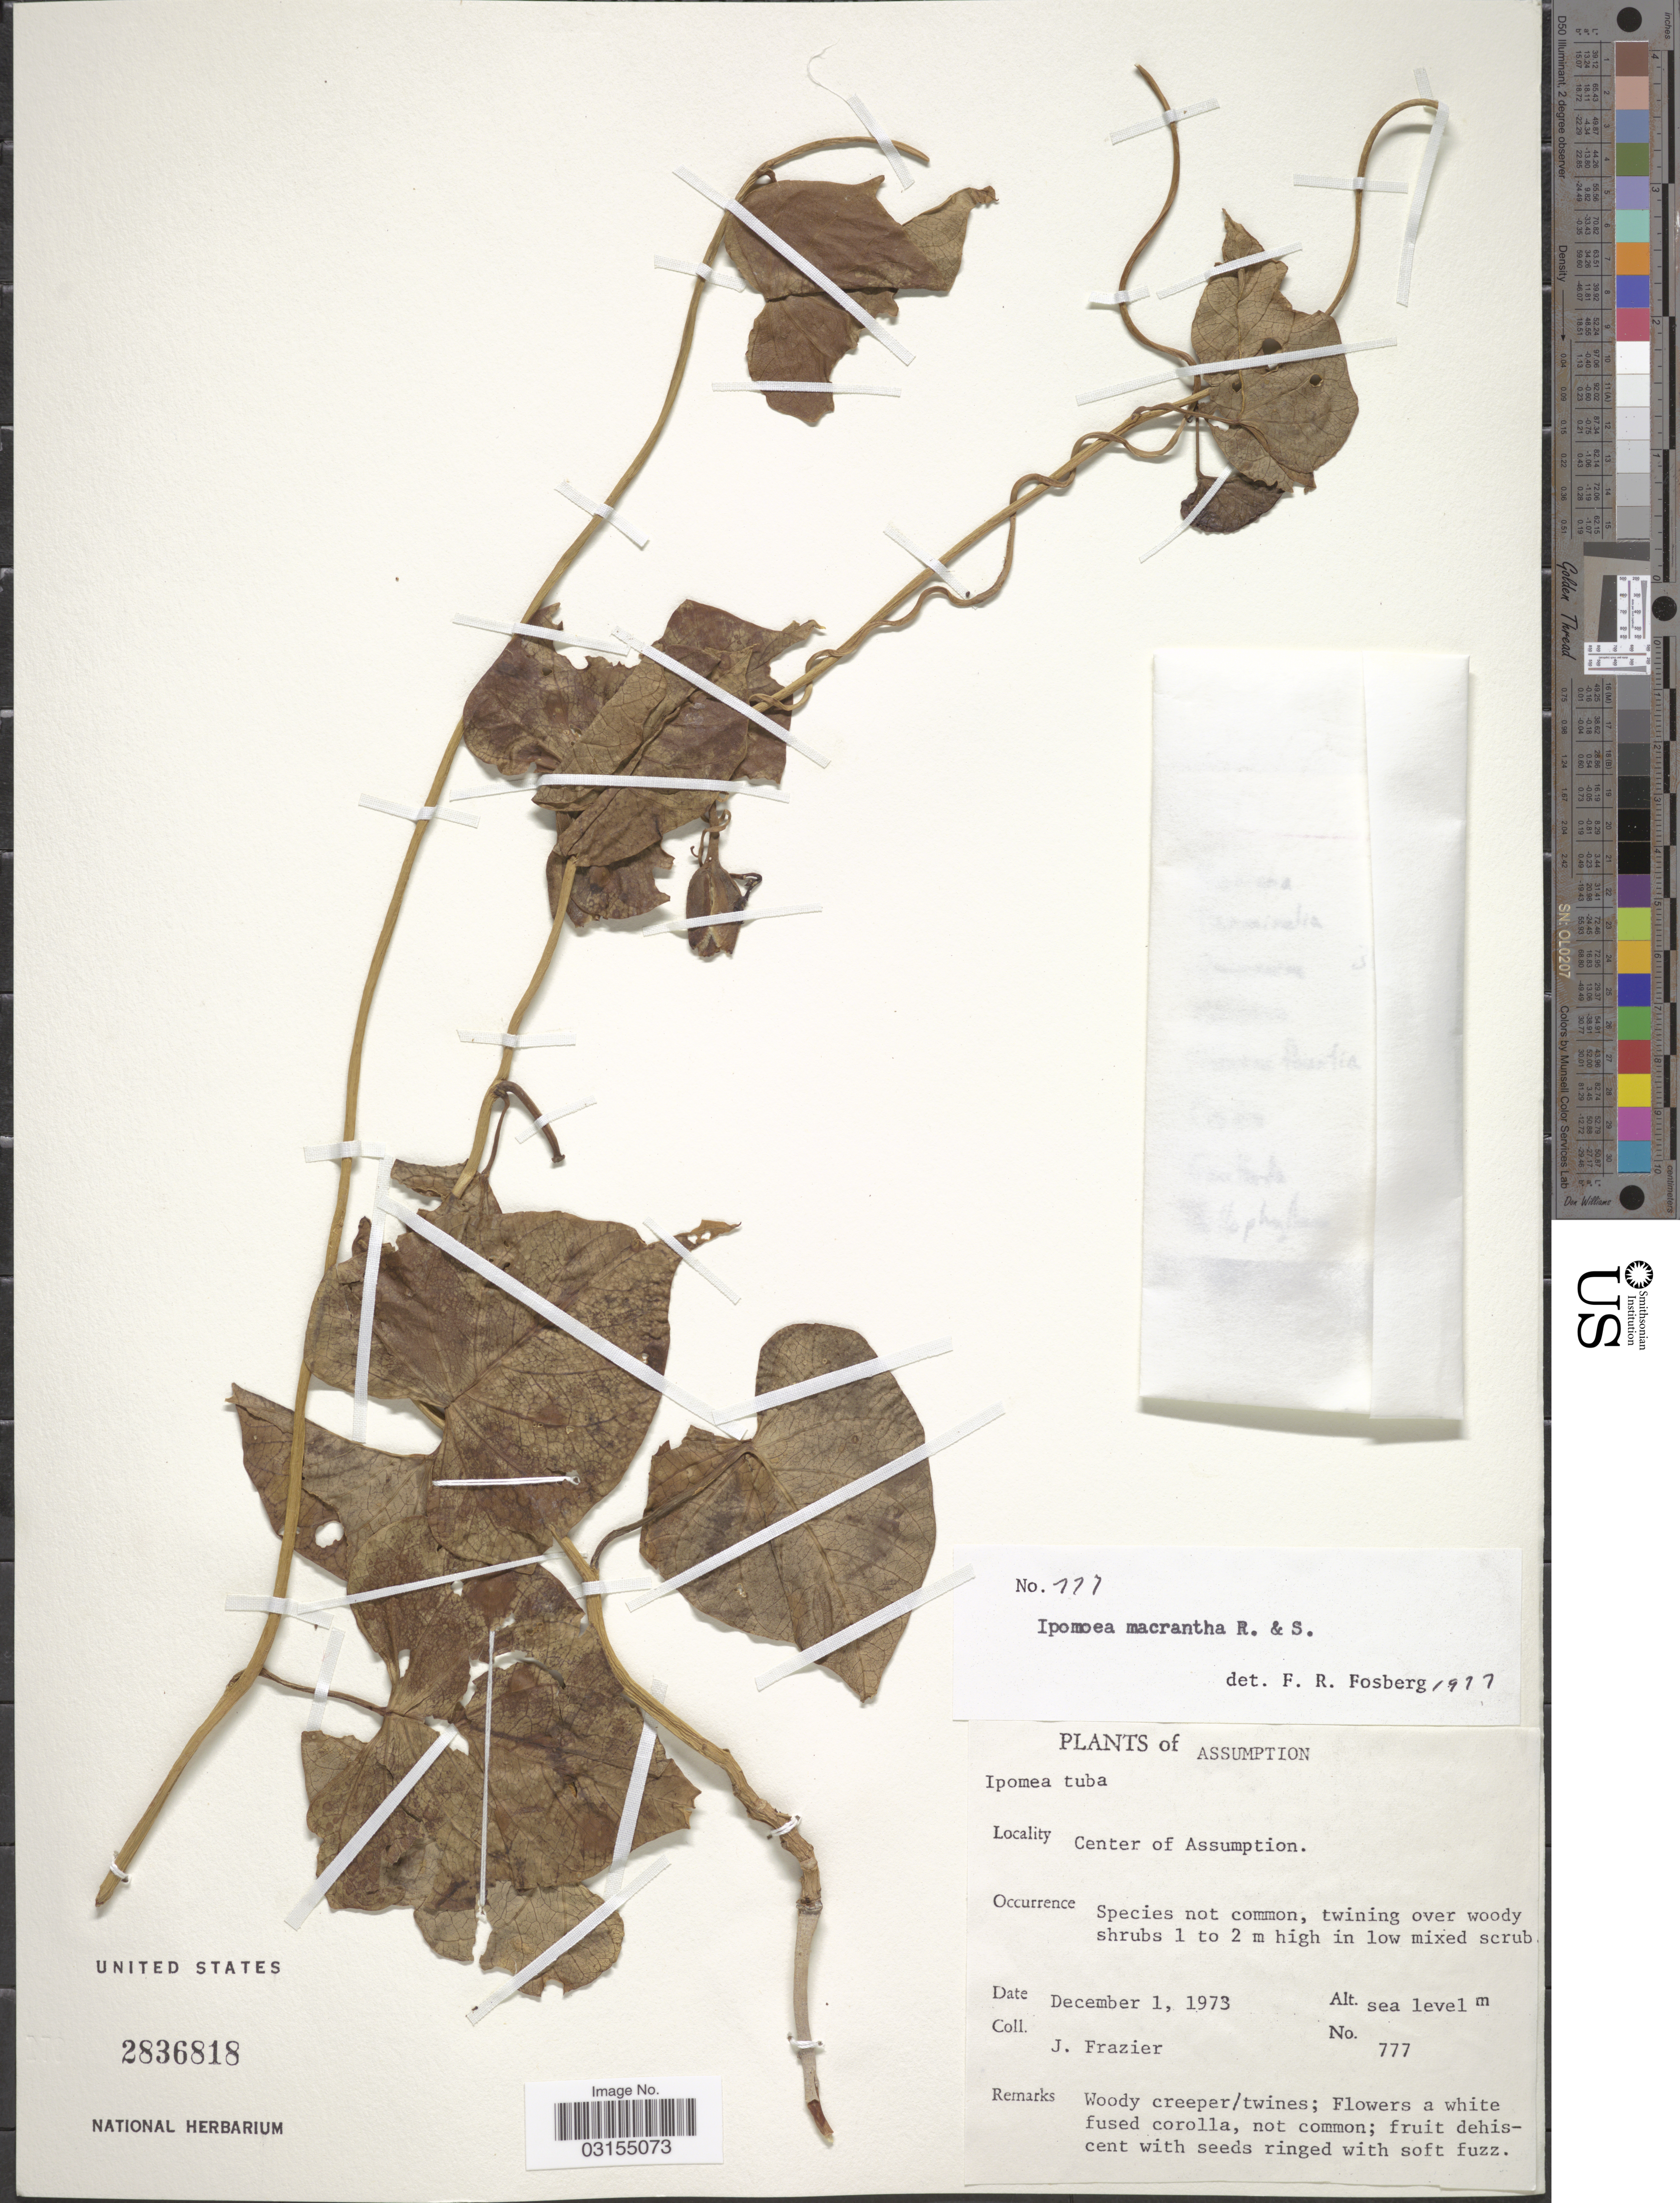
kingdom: Plantae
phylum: Tracheophyta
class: Magnoliopsida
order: Solanales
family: Convolvulaceae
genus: Ipomoea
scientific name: Ipomoea macrantha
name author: Roem. & Schult.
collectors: J. Frazier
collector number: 777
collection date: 1973-12-01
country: Seychelles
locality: Assumption, Center of Assumption.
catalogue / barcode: US 2836818